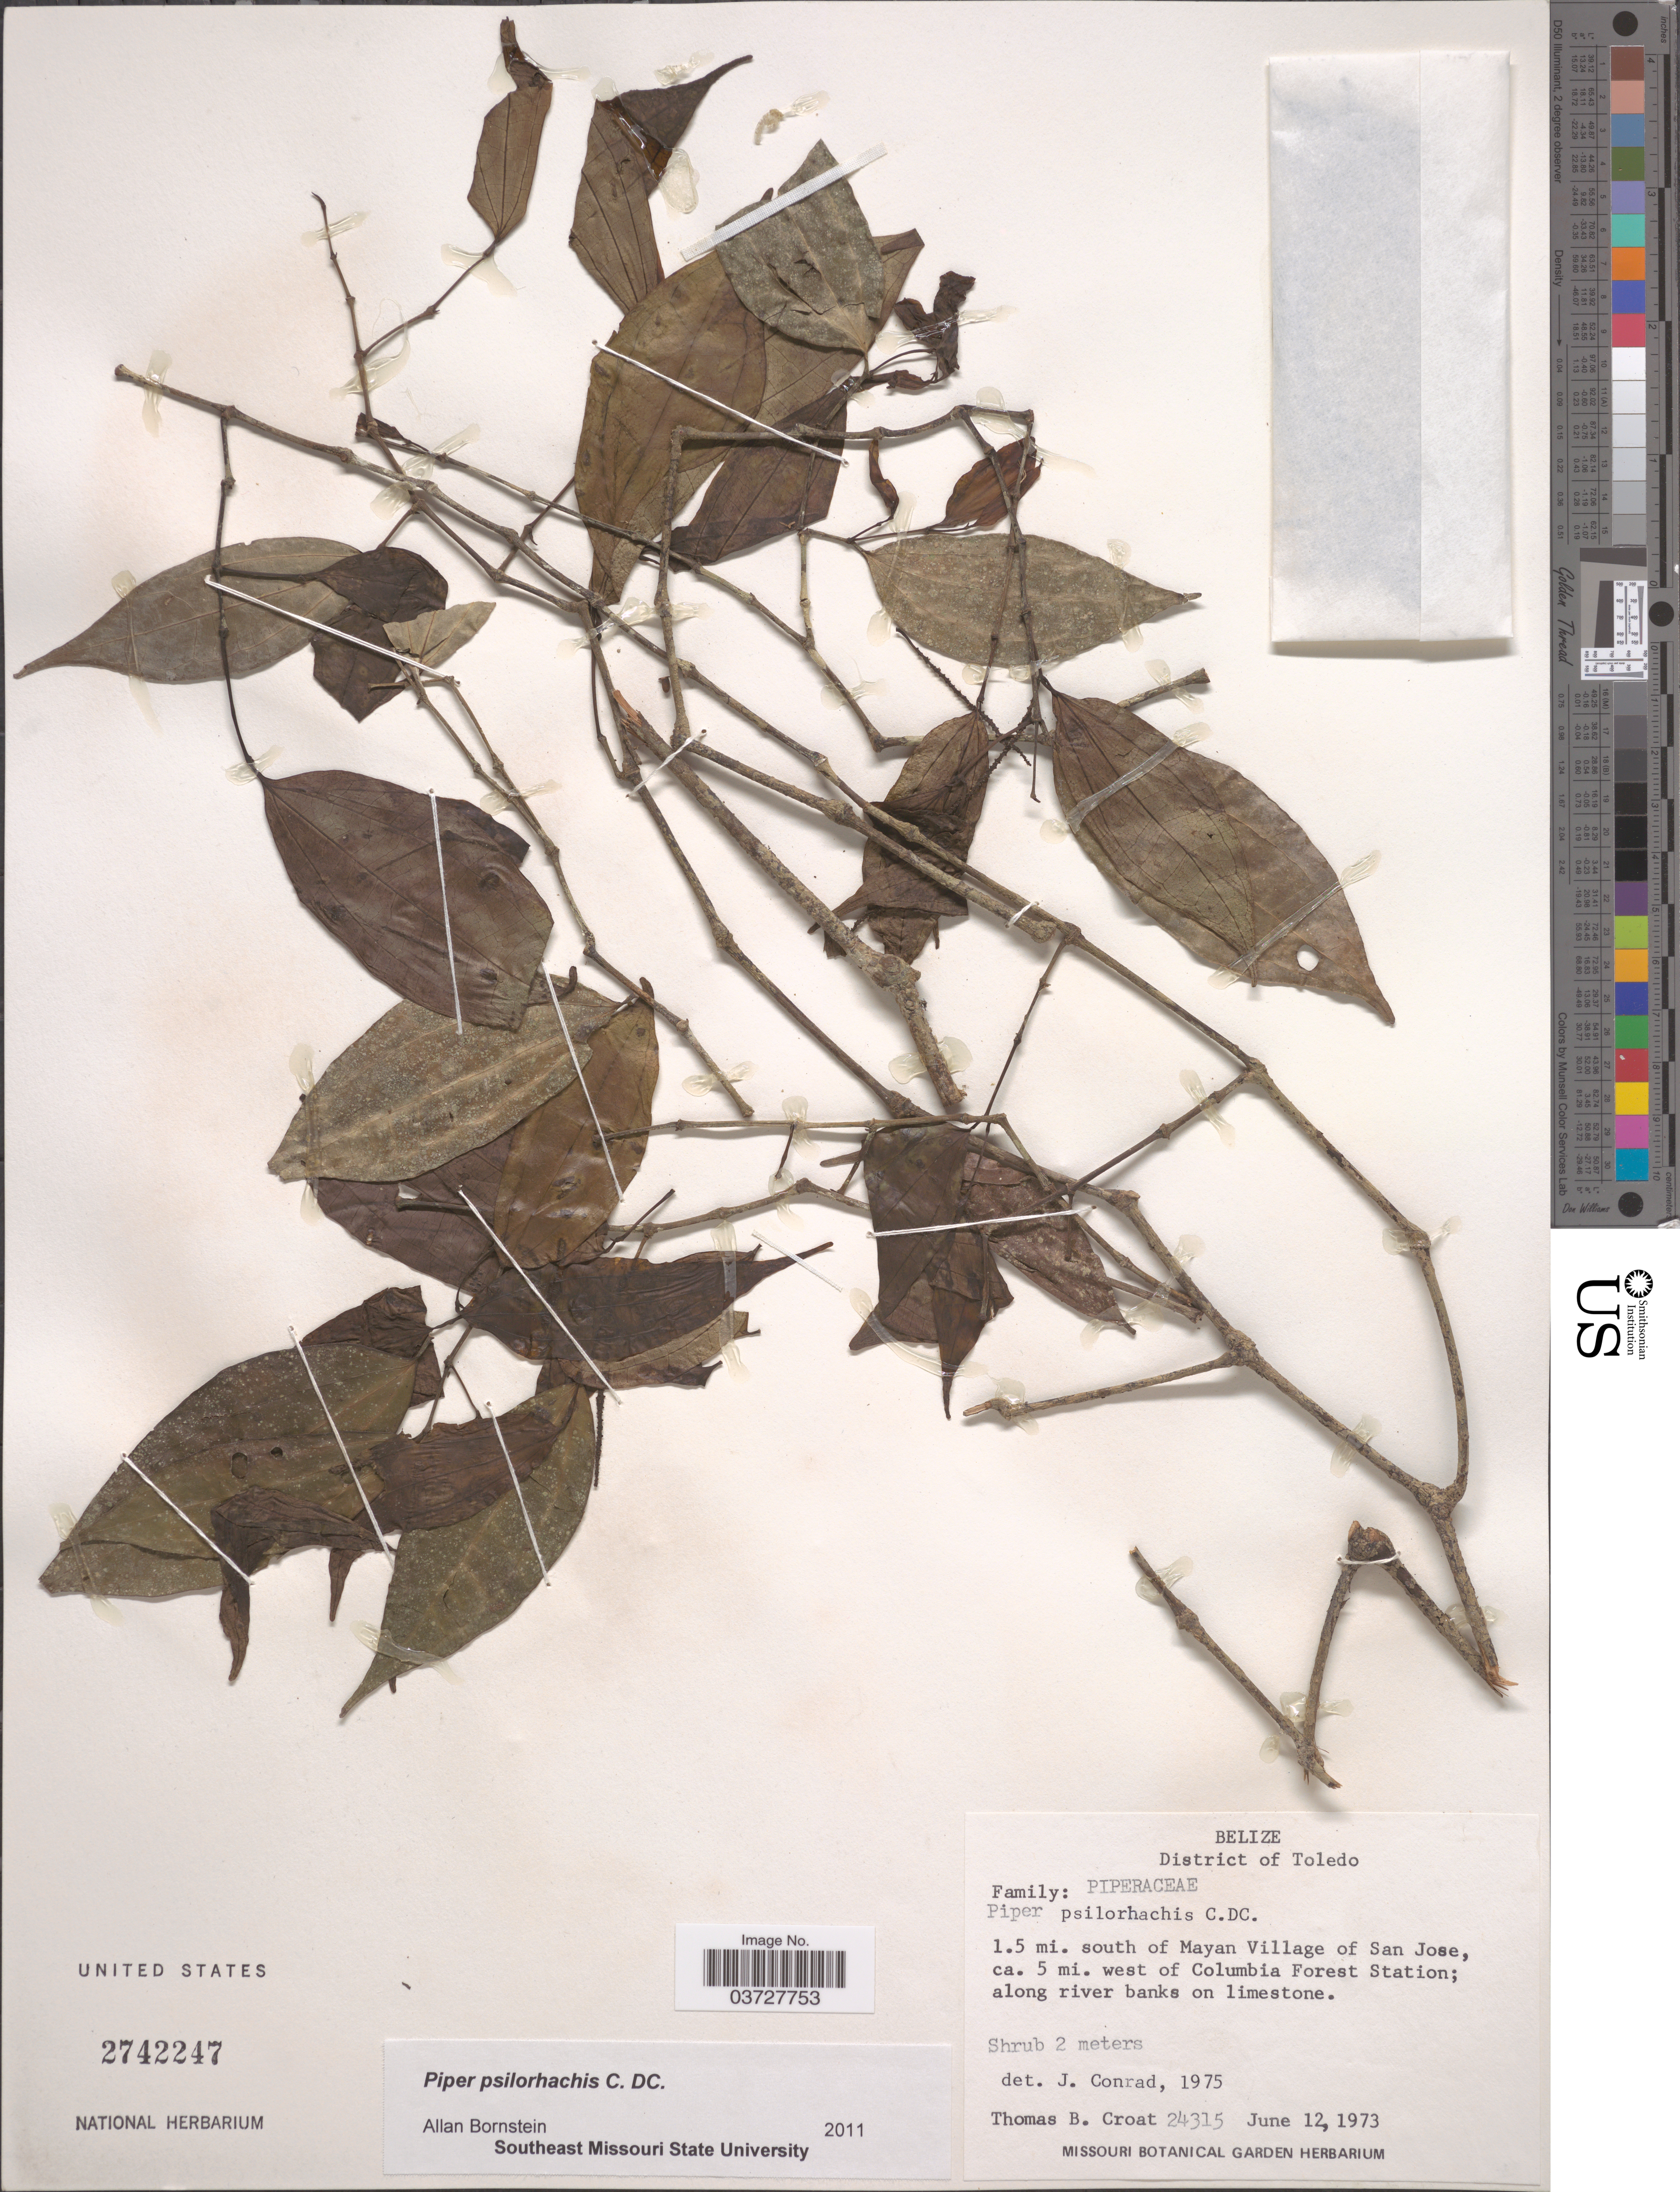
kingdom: Plantae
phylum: Tracheophyta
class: Magnoliopsida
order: Piperales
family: Piperaceae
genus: Piper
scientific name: Piper psilorhachis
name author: C. DC.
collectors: T. B. Croat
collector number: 24315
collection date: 1973-06-12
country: Belize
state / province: Toledo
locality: District of Toledo. 1.5 mi. south of Mayan Village of San Jose, ca. 5 mi. west of Columbia Forest Station; along river banks on limestone.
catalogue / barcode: US 2742247